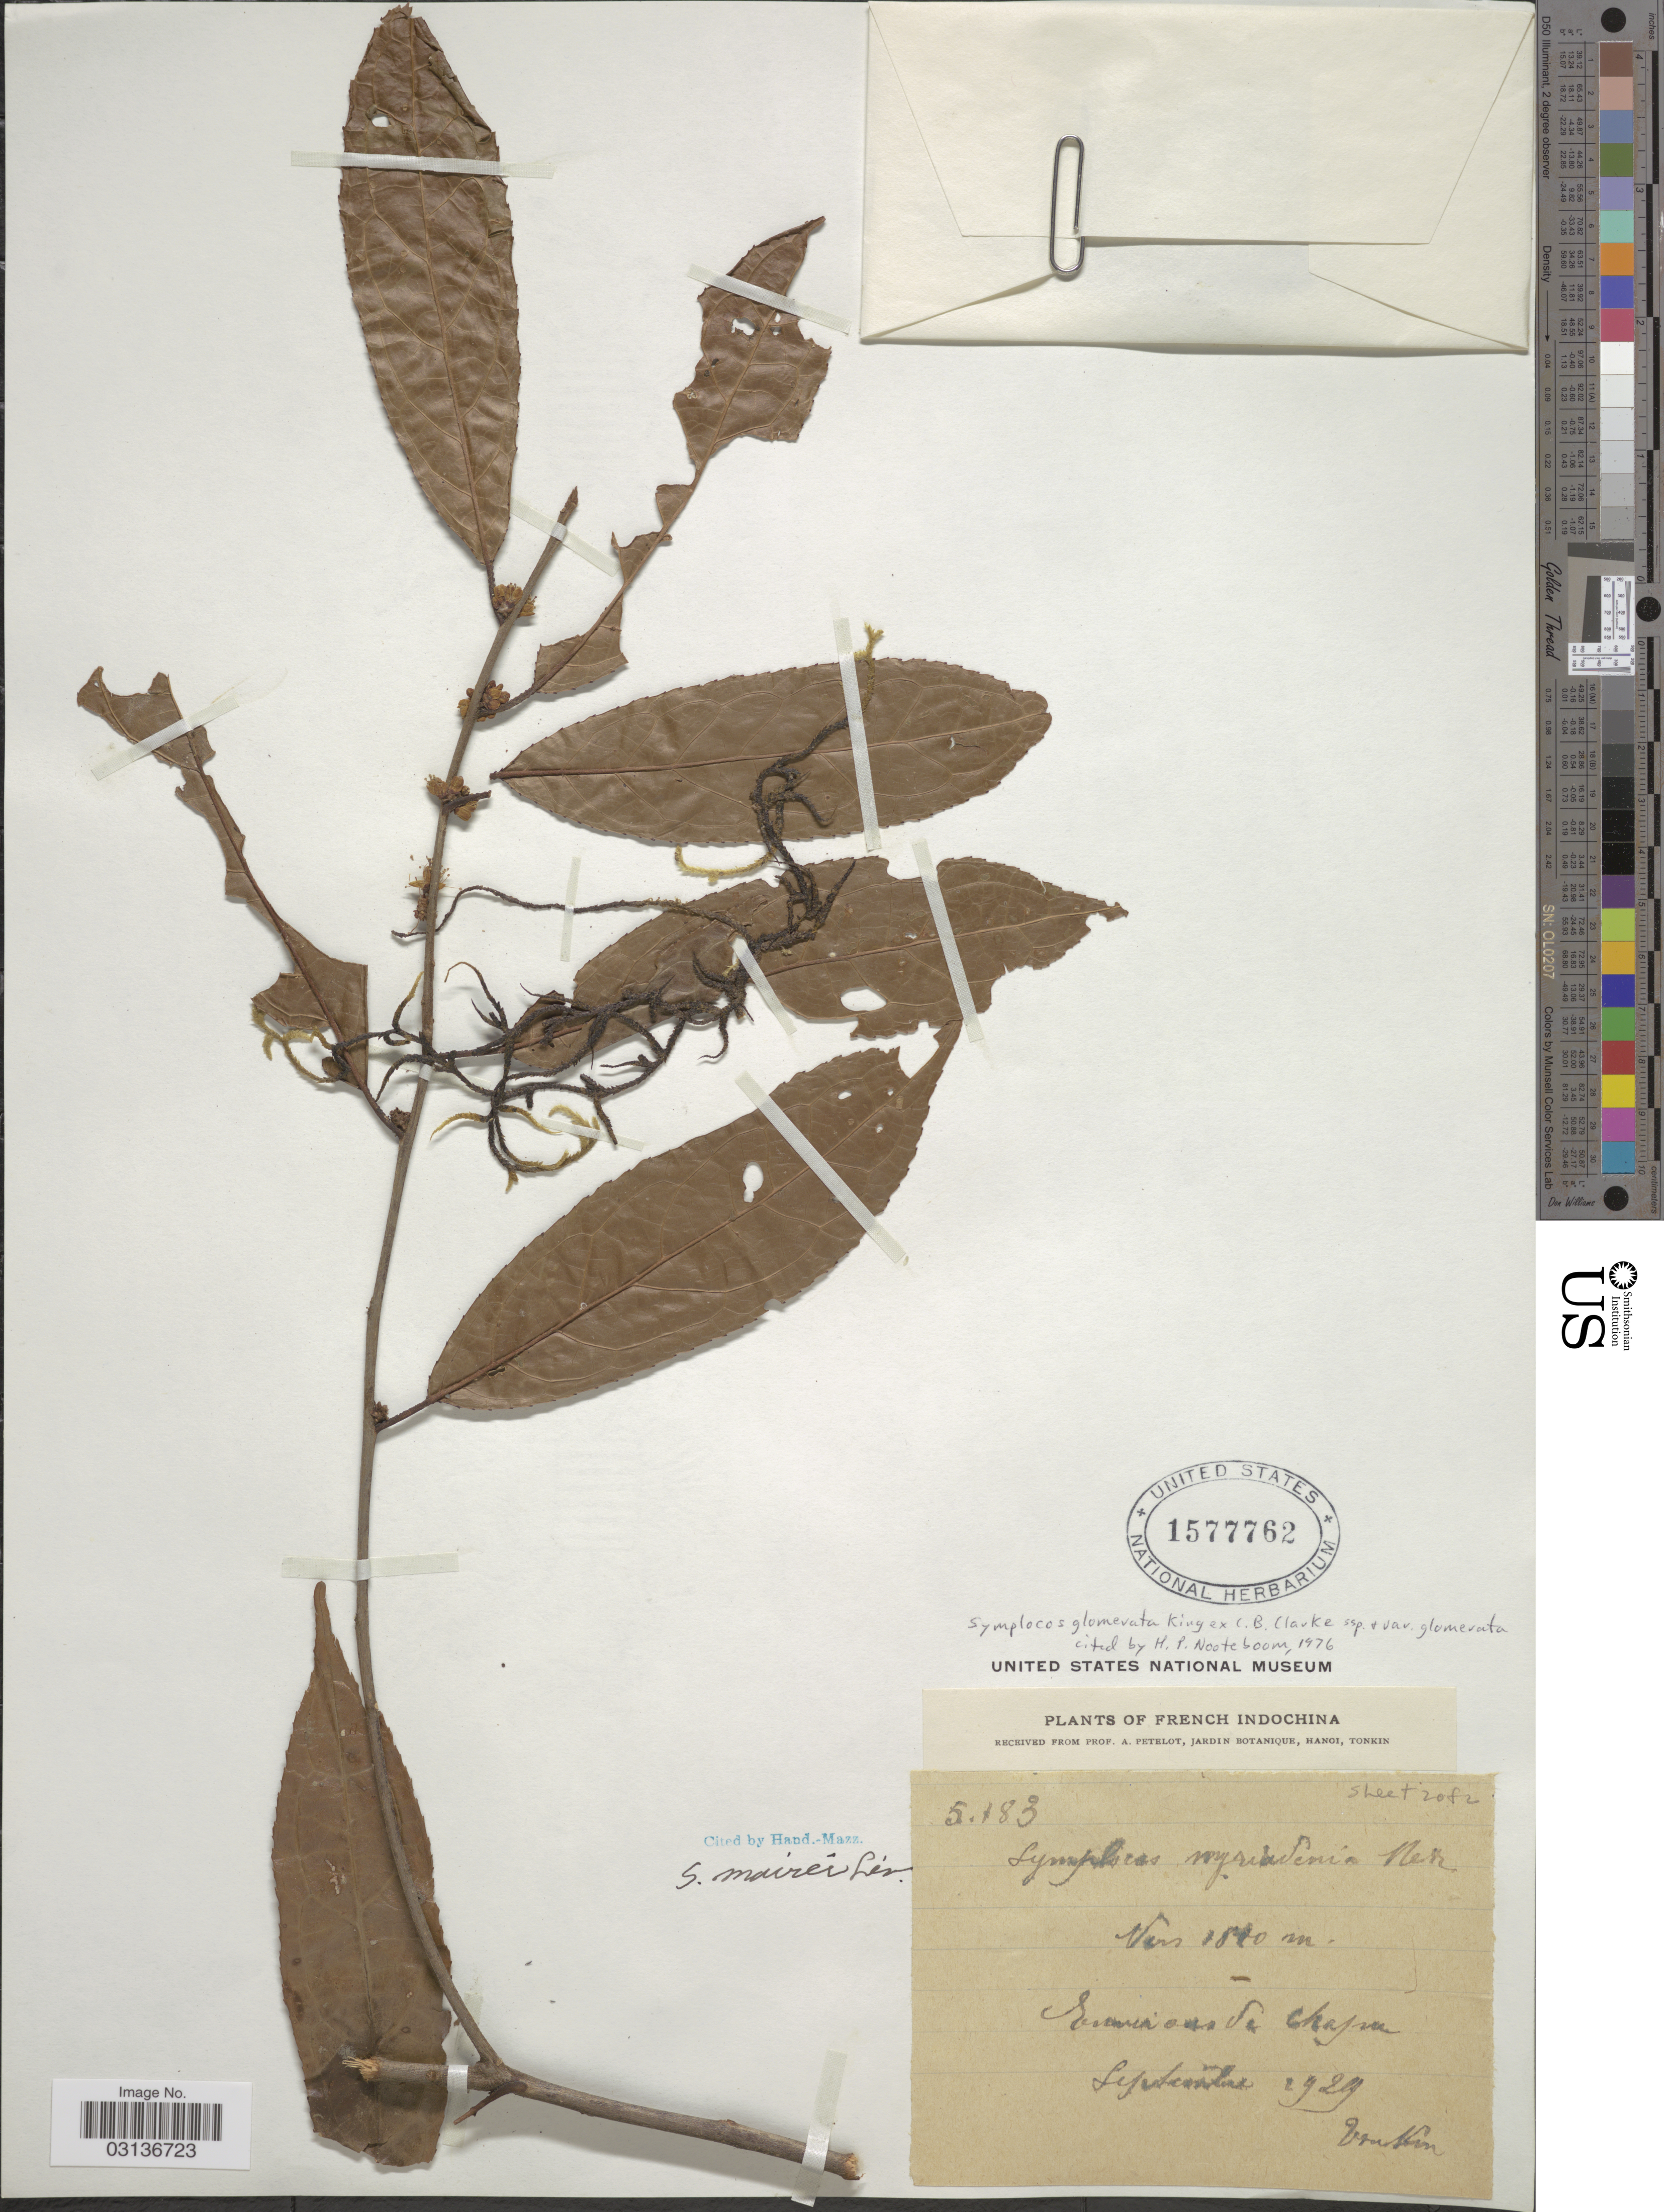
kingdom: Plantae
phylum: Tracheophyta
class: Magnoliopsida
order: Ericales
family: Symplocaceae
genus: Symplocos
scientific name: Symplocos glomerata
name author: King ex C.B. Clarke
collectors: A. Petelot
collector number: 5183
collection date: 1929-09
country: Vietnam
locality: French Indochina. Environs de Chapa.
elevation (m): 1800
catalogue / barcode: US 1577762